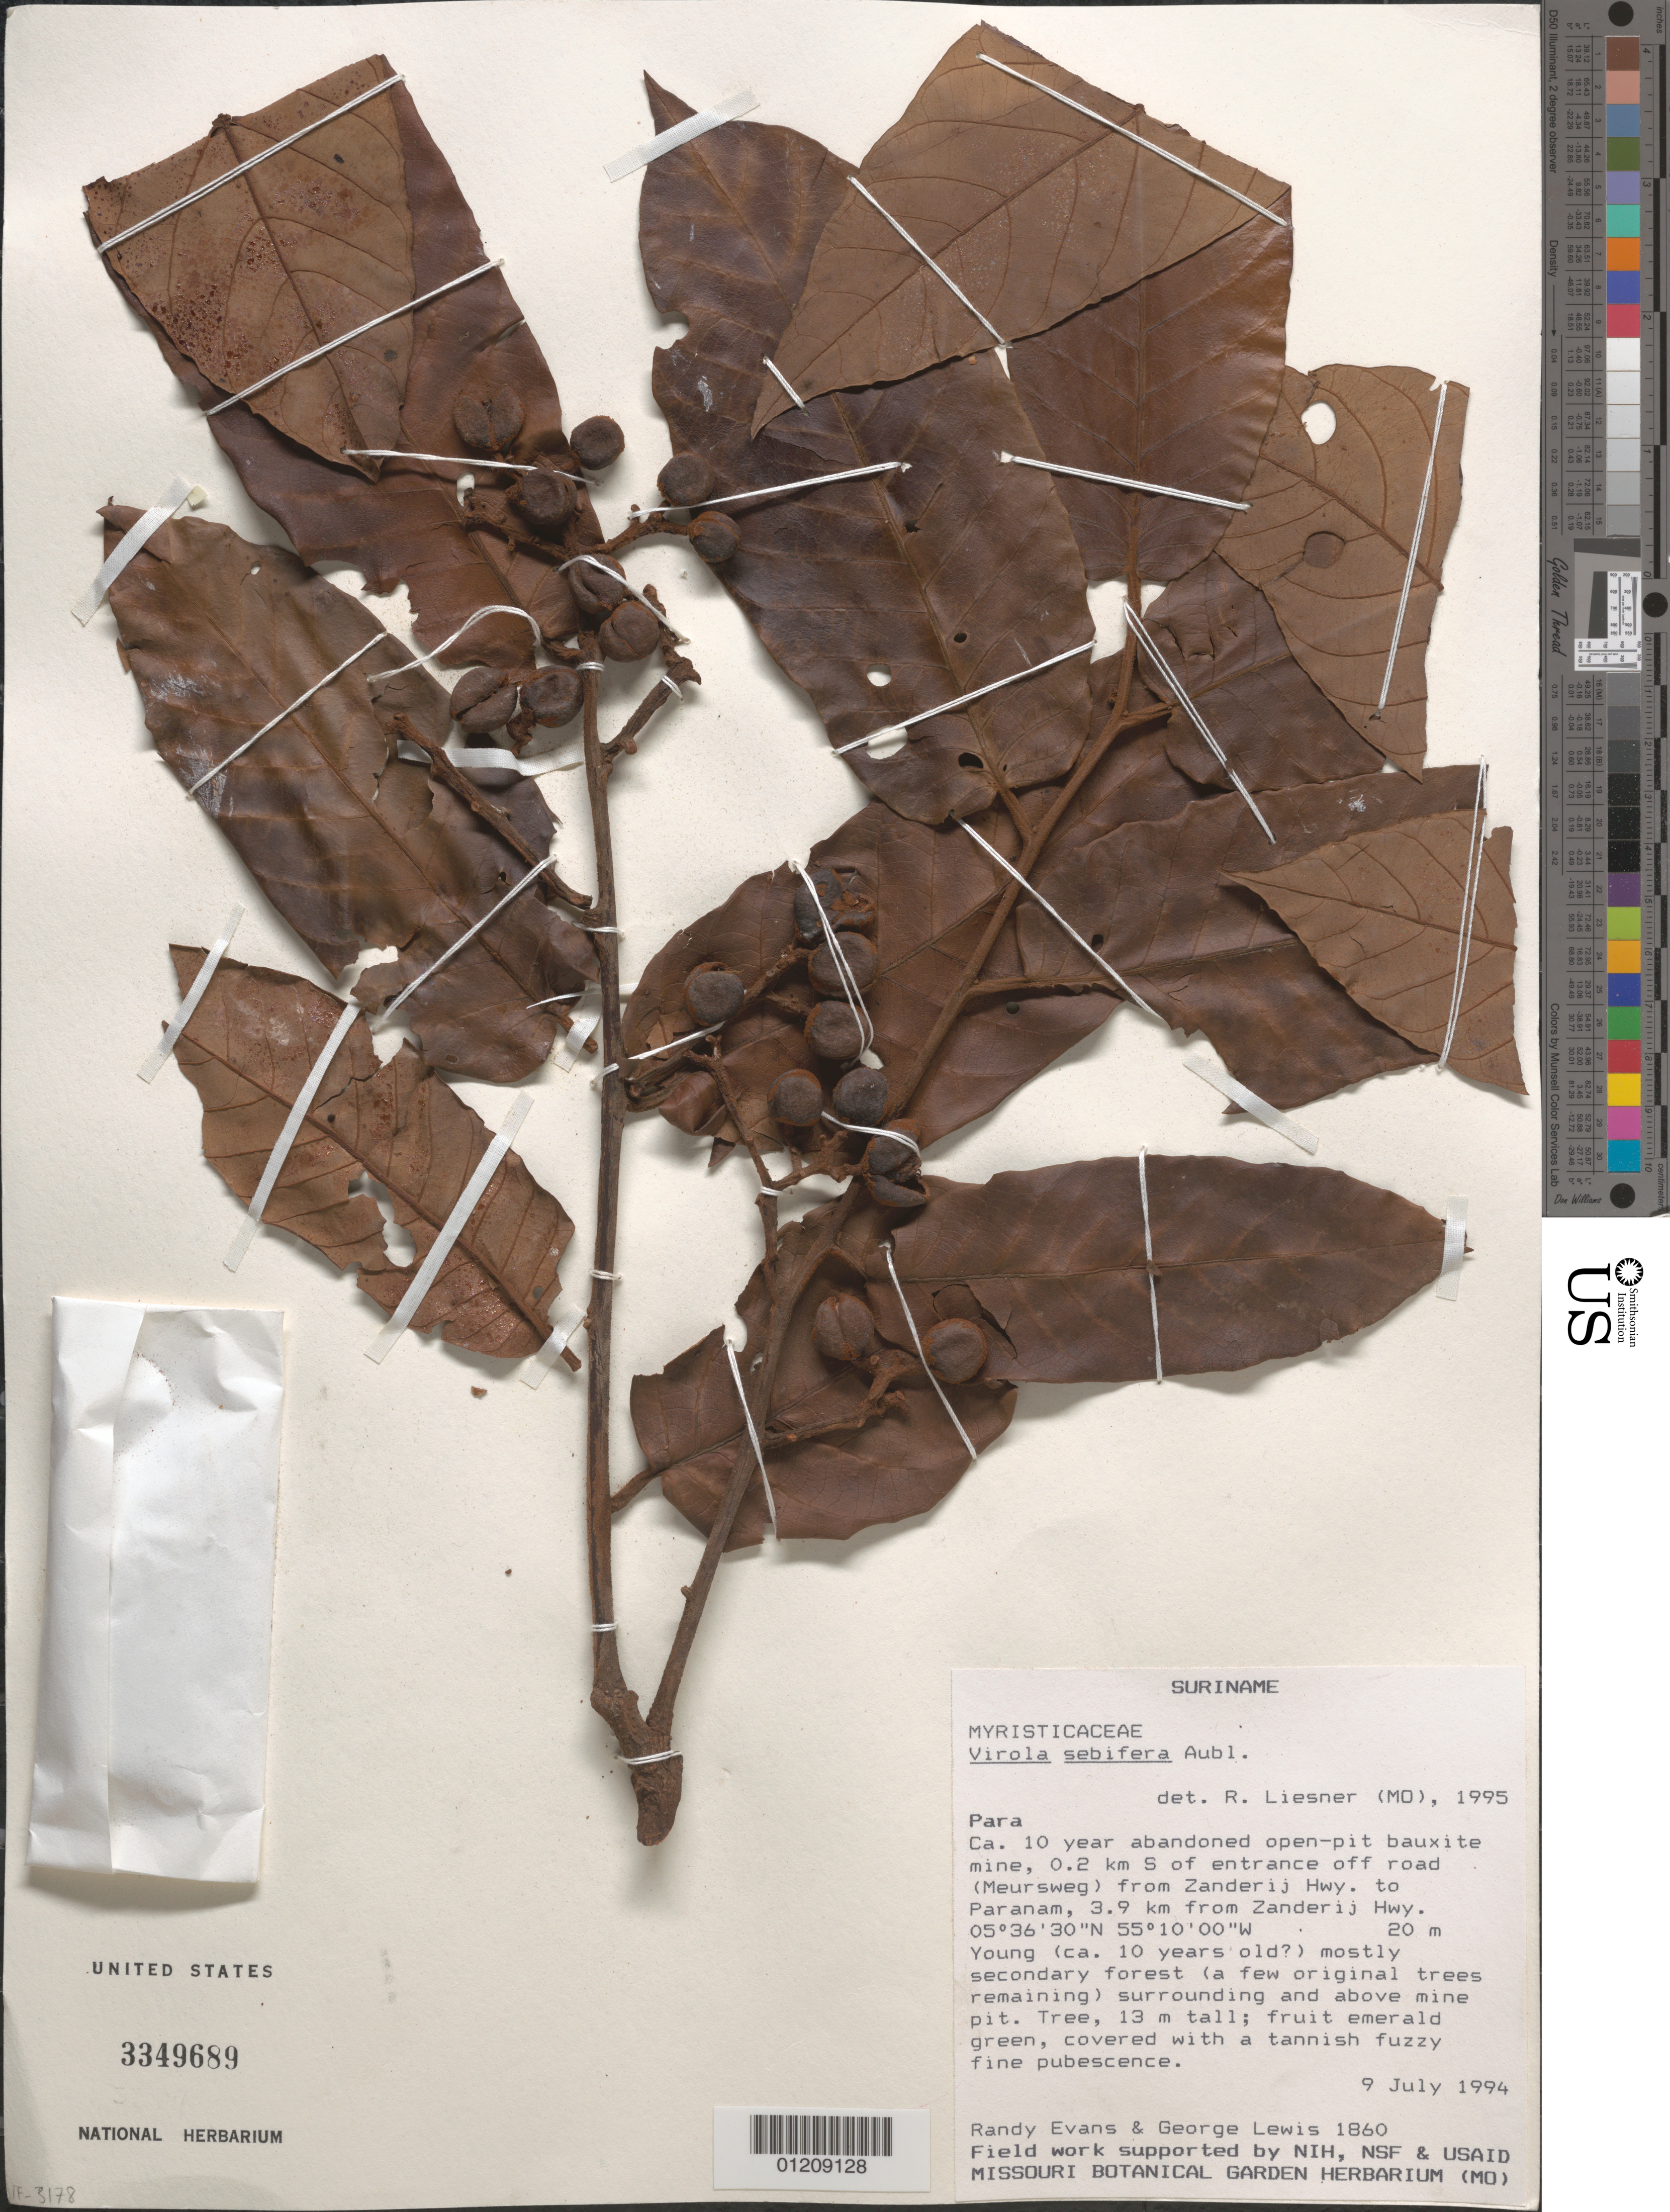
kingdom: Plantae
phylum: Tracheophyta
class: Magnoliopsida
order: Magnoliales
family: Myristicaceae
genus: Virola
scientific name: Virola sebifera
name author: Aubl.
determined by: Liesner, R. L.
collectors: R. Evans & G. Lewis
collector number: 1860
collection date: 1994-07-09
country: Suriname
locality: Ca. 10 year abandoned open-pit bauxite mine, 0.2km S of entrance off road (Meursweg) from Zanderij Hwy to Paranam, 3.9 km from Zanderij Hwy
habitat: Young (ca 10 years old?) mostly secondary forest (a few original trees remaining) surrounding and above mine pit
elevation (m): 20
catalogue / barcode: US 3349689